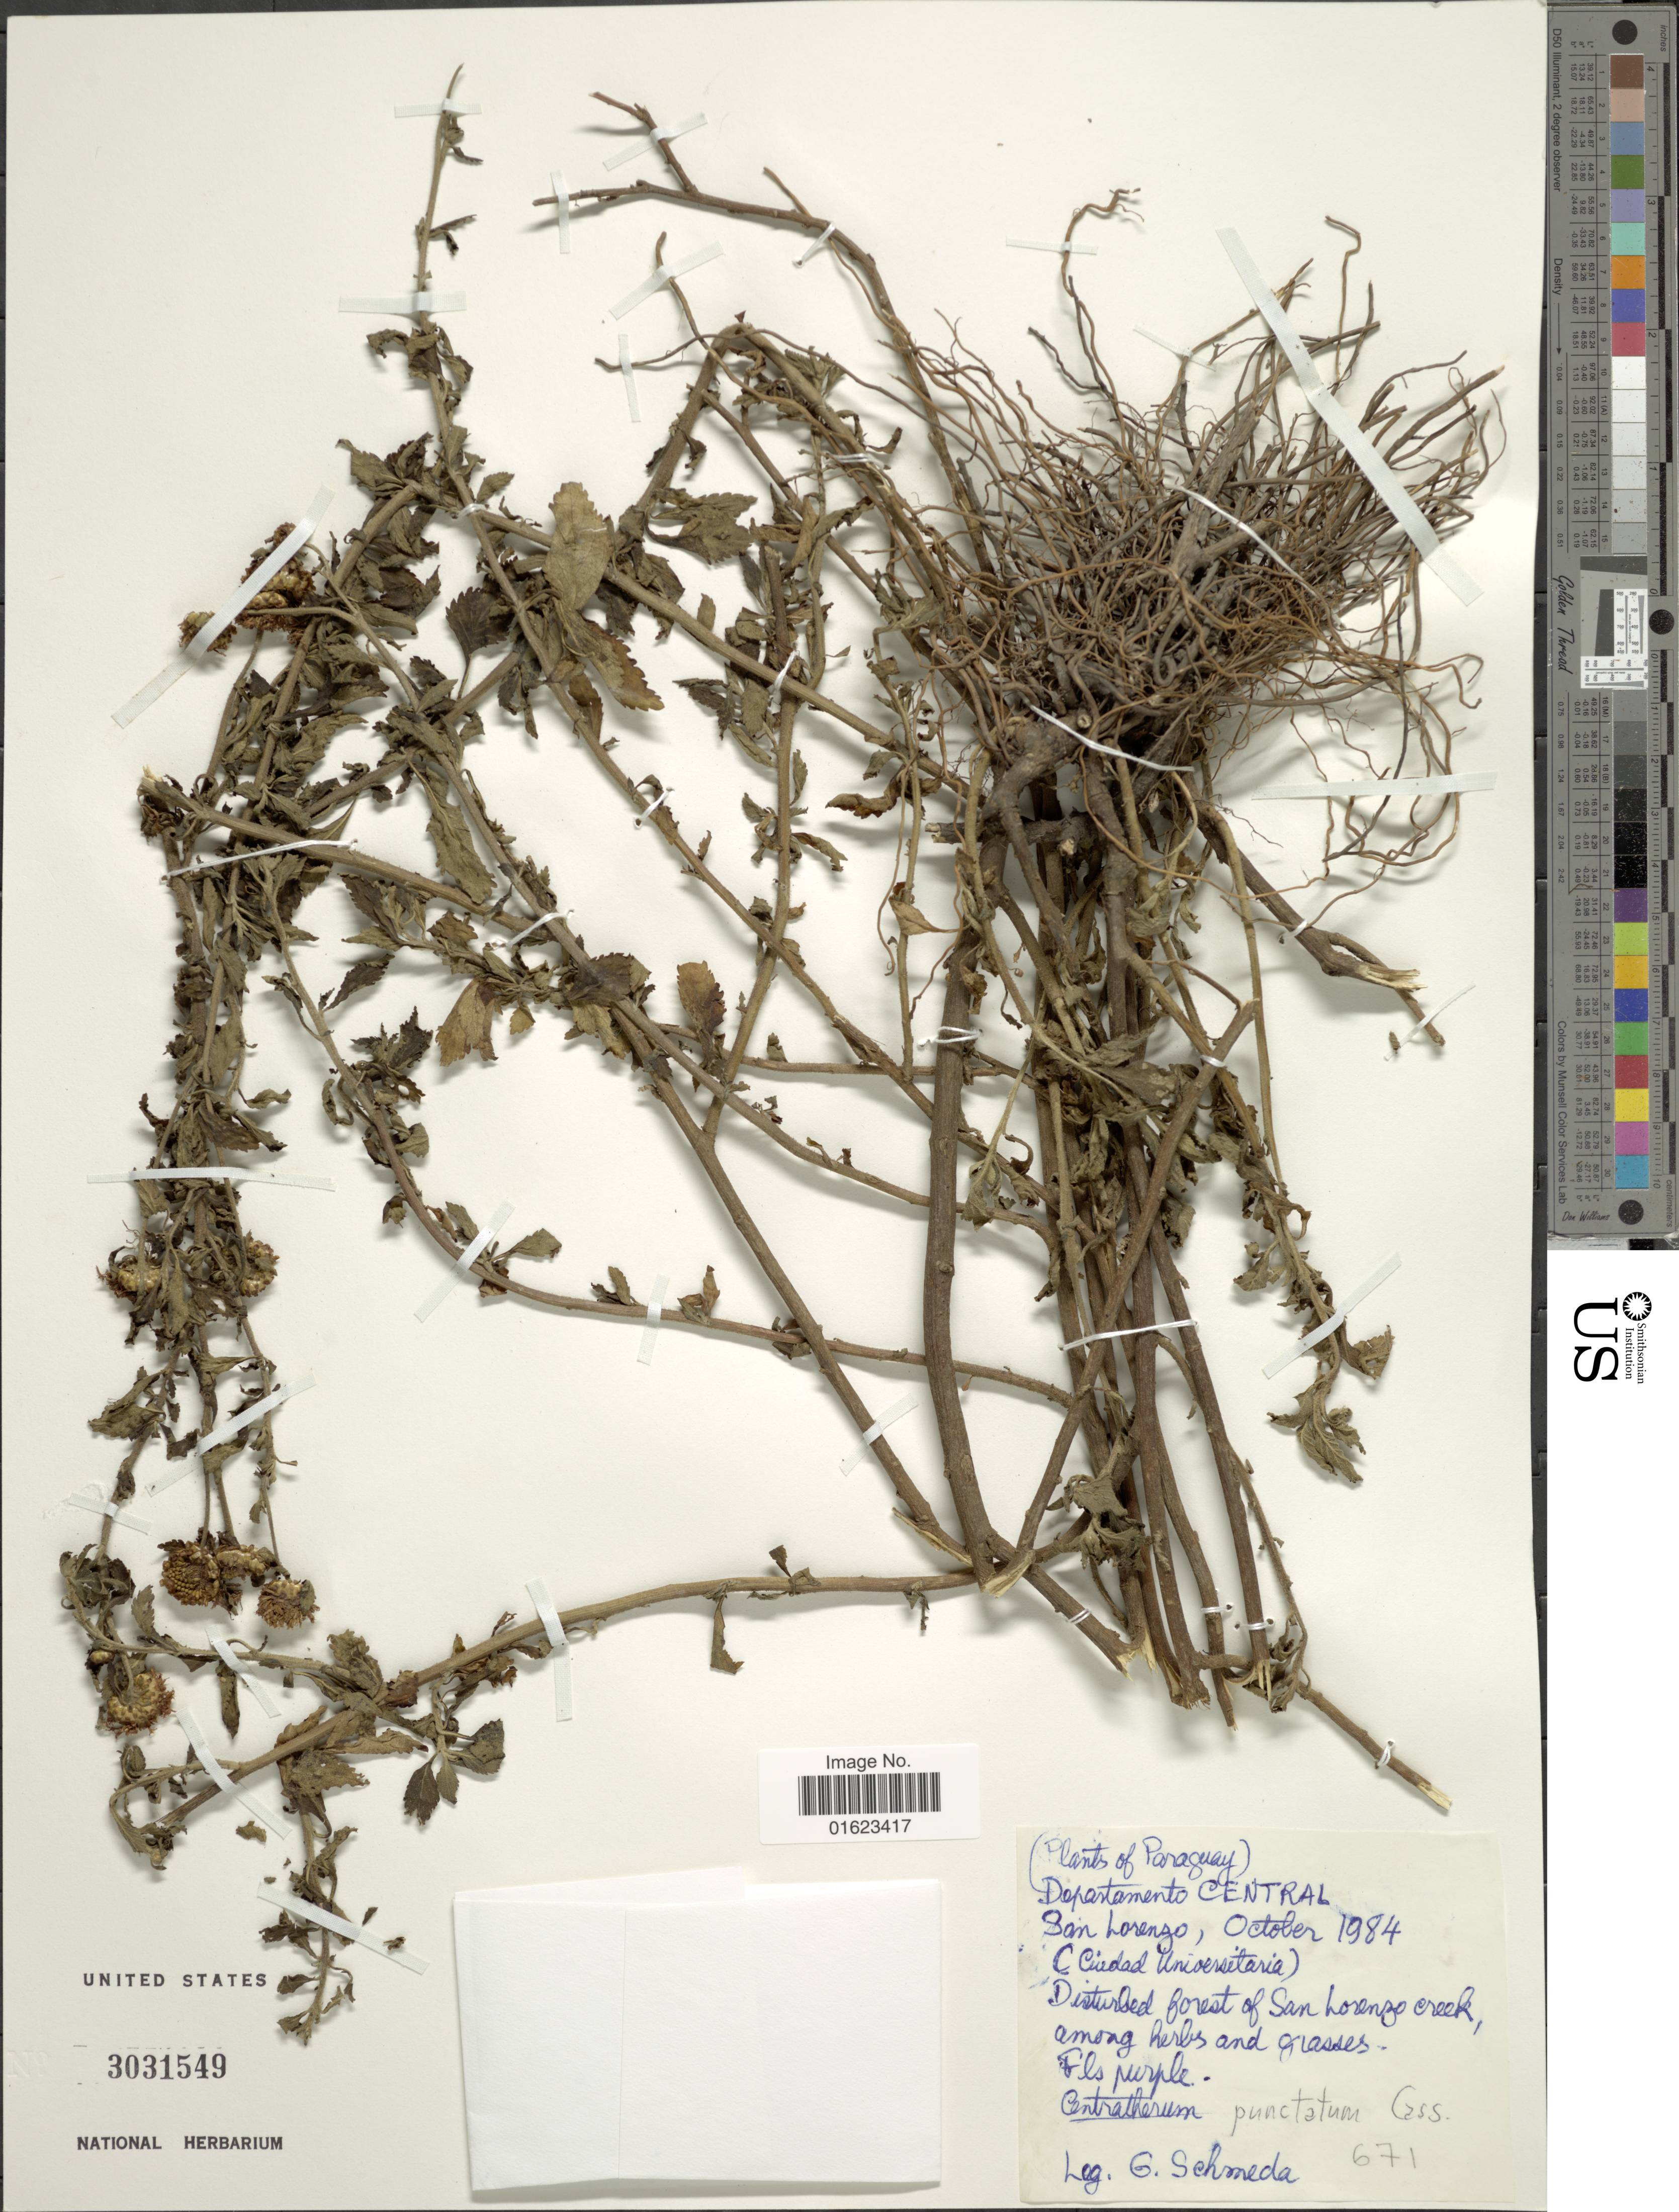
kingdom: Plantae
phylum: Tracheophyta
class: Magnoliopsida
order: Asterales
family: Asteraceae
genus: Centratherum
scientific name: Centratherum punctatum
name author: Cass.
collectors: G. Schmeda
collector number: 671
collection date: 1984-10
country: Paraguay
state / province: Central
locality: Paraguay, San Lorenzo, Departamento Central. San Lorenzo creek.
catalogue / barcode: US 3031549